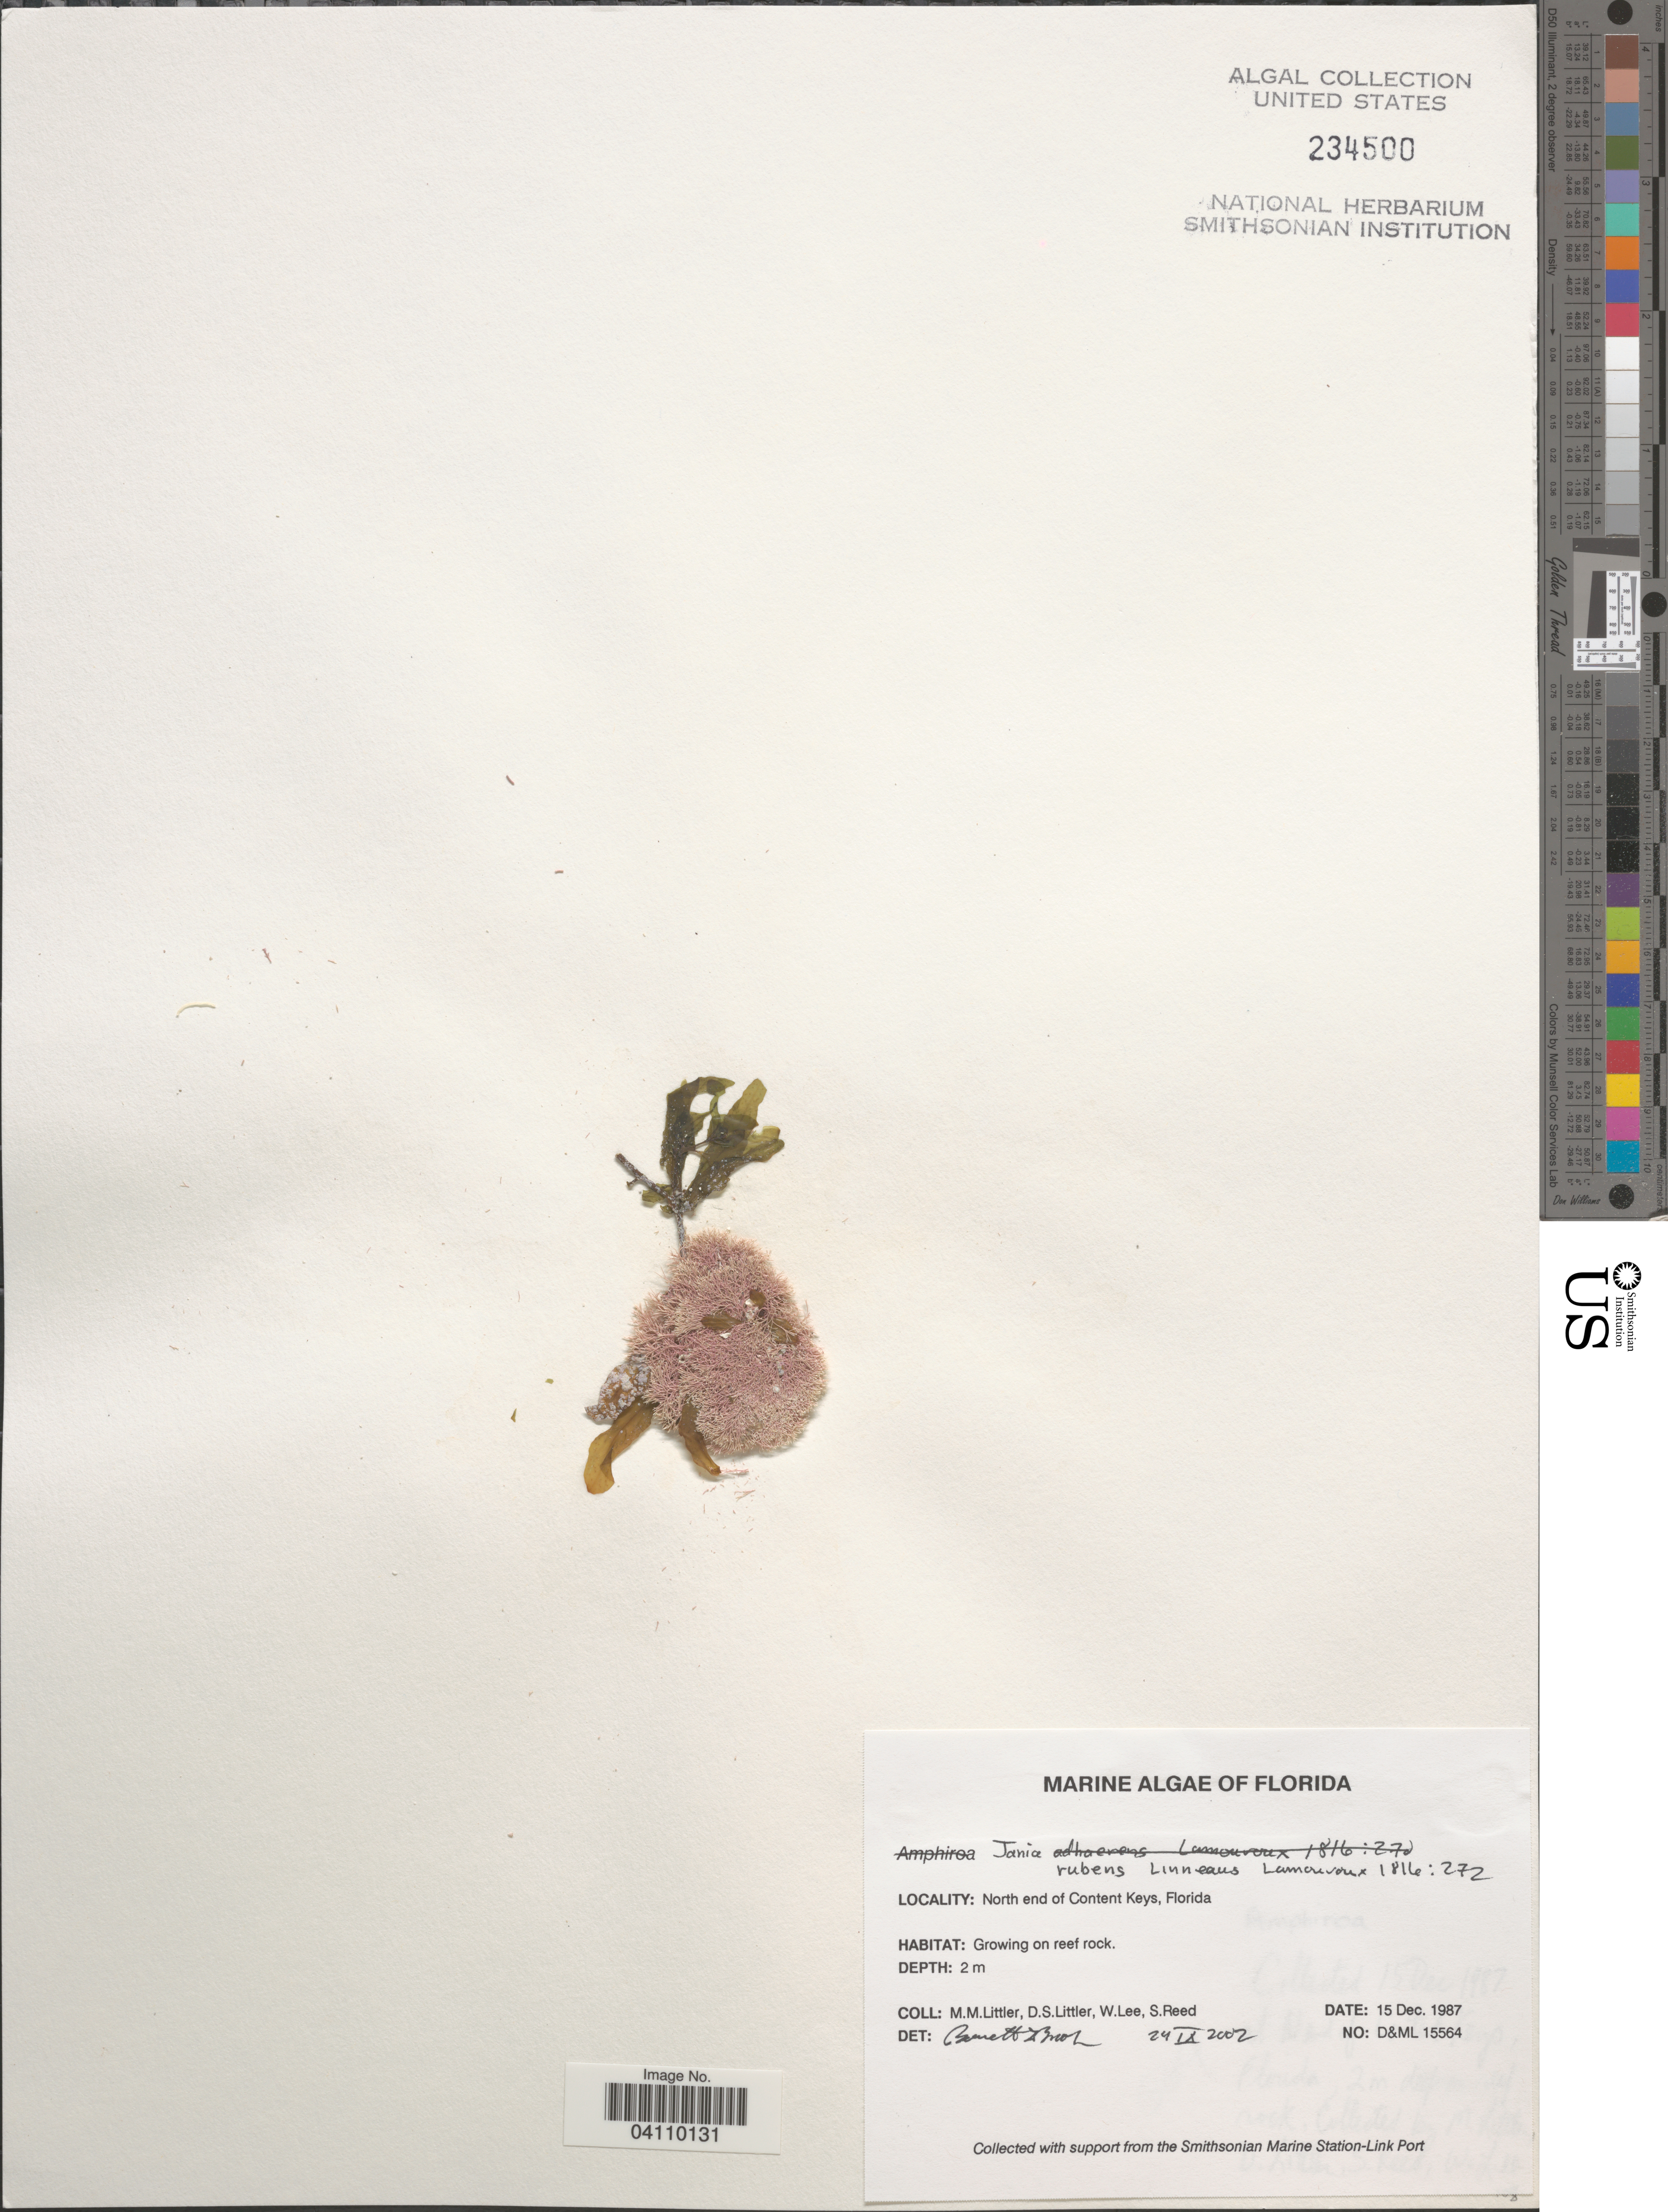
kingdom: Plantae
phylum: Rhodophyta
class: Florideophyceae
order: Corallinales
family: Corallinaceae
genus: Jania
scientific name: Jania rubens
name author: (L.) J.V.Lamouroux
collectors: D. S. Littler, W. Lee & S. Reed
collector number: D&ML15564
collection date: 1987-12-15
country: United States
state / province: Florida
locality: North end of Content Keys.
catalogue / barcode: US 234500